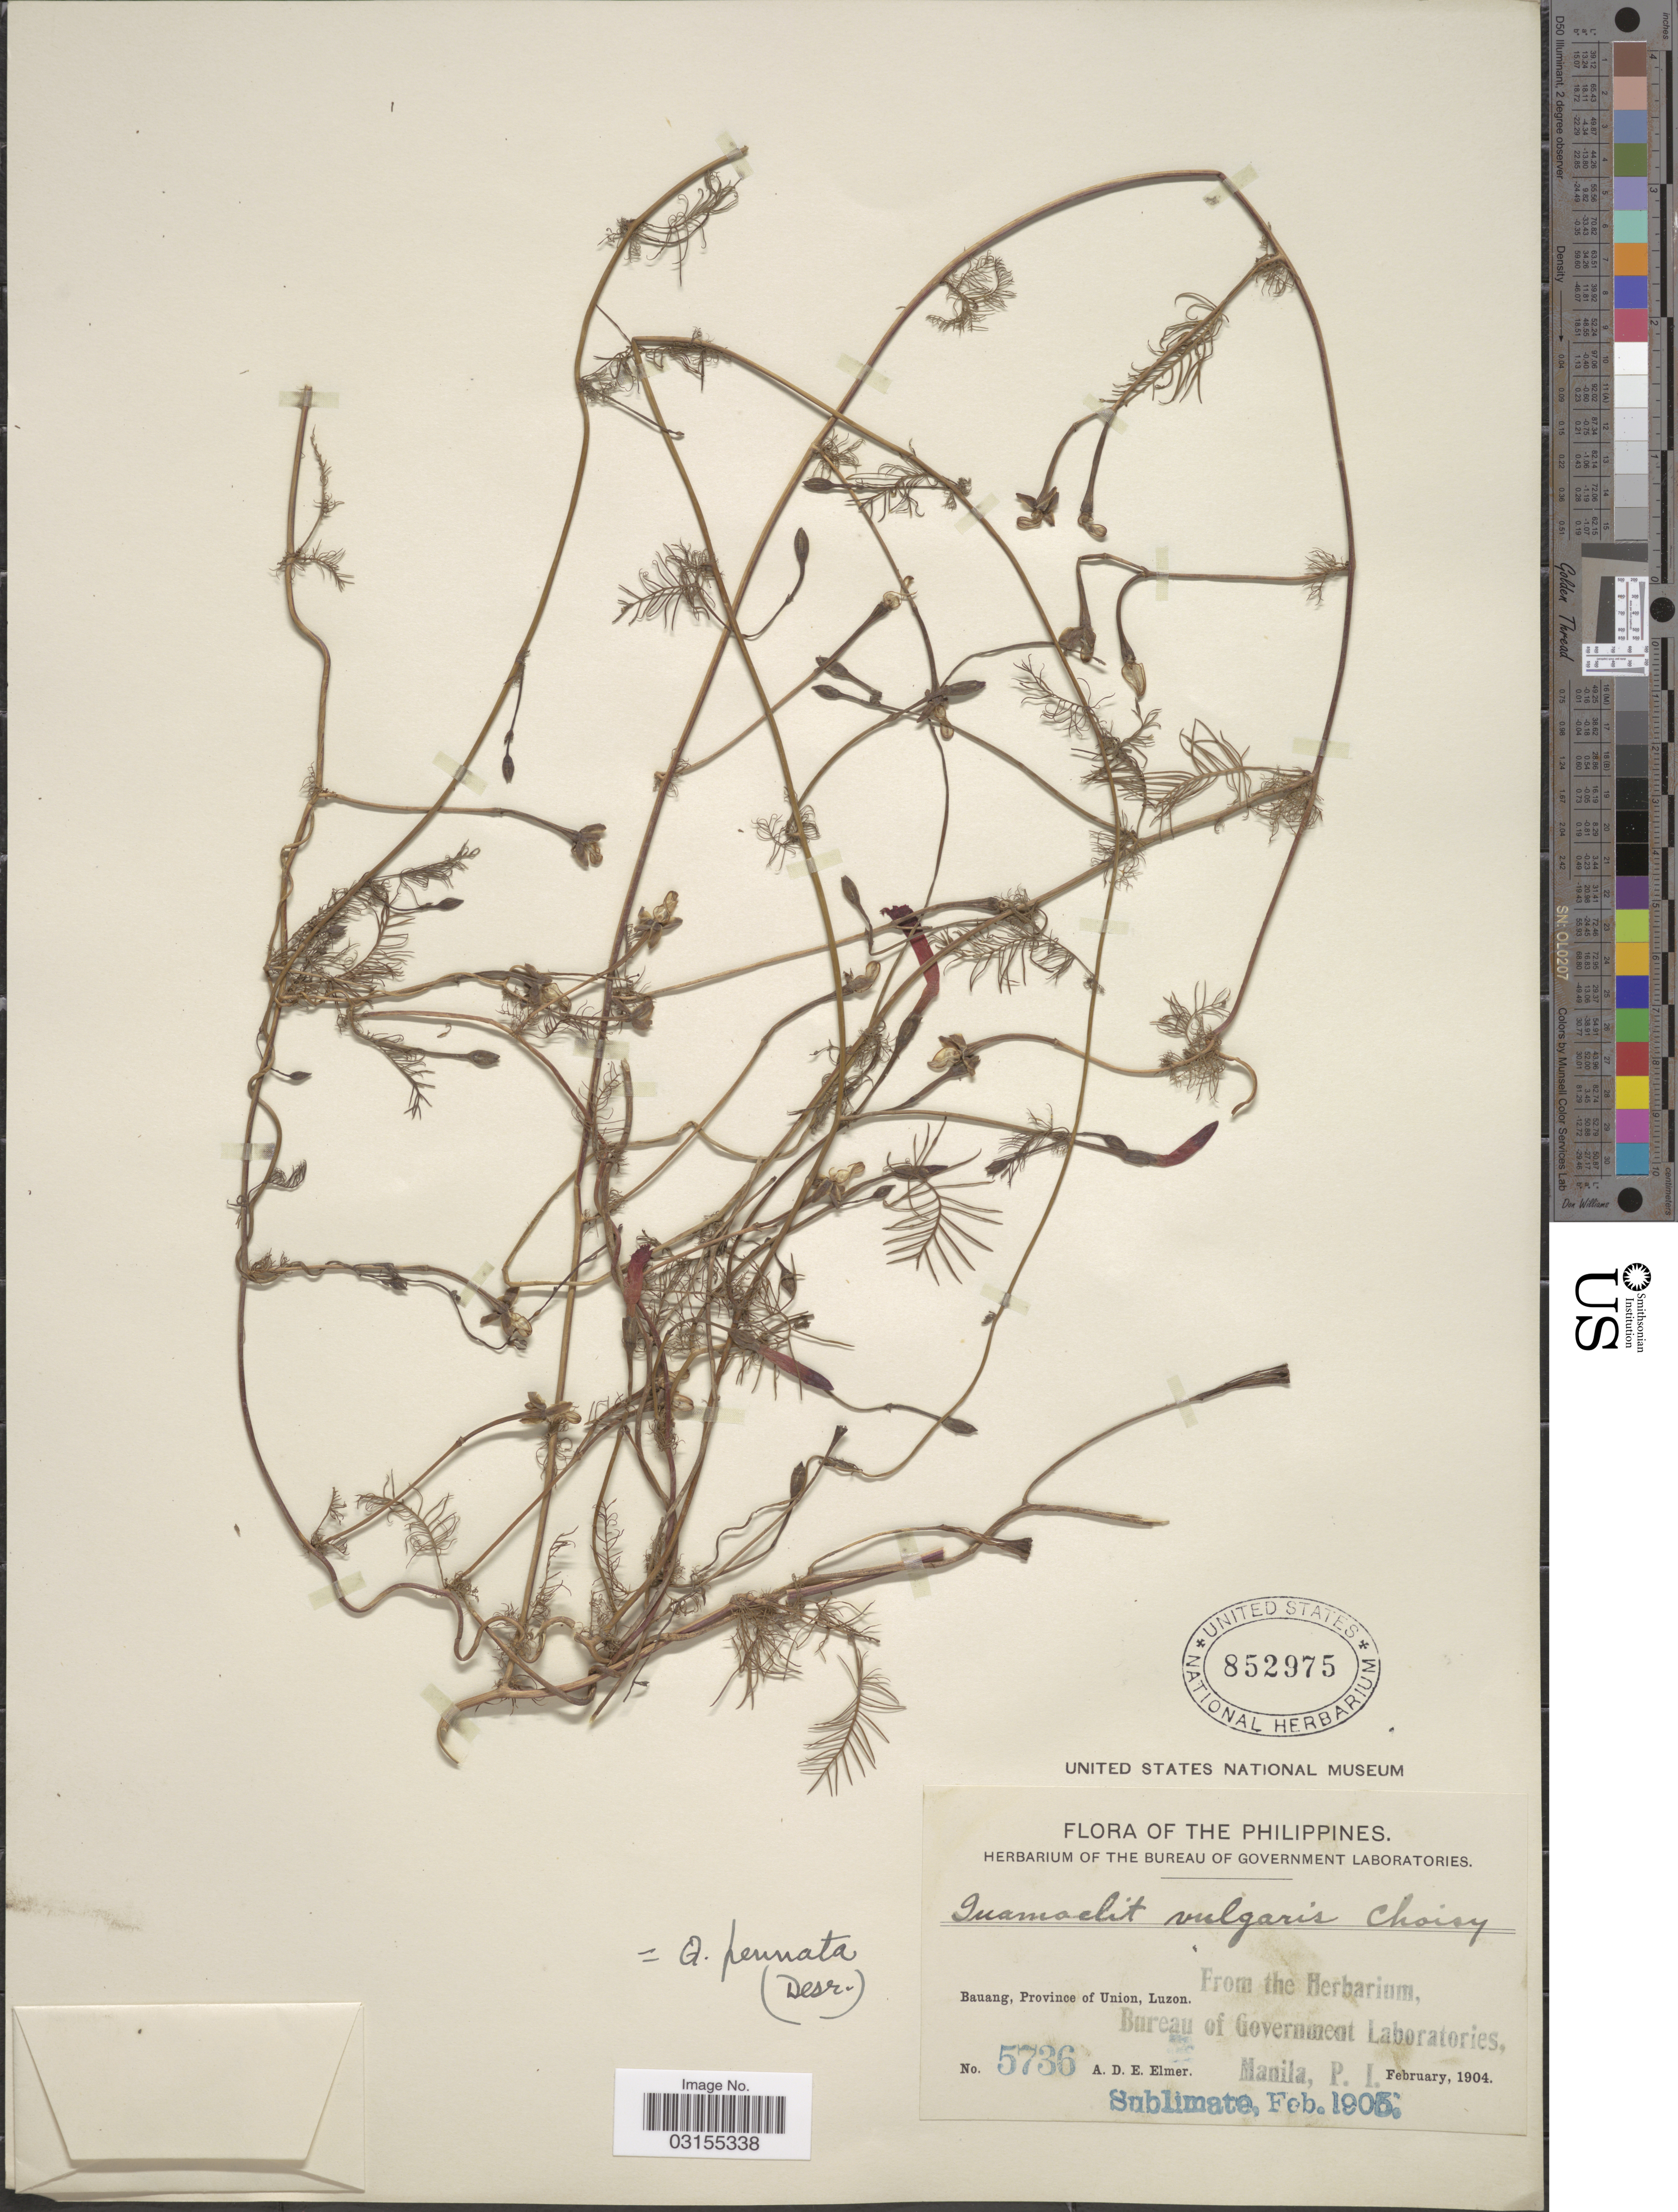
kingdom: Plantae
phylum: Tracheophyta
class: Magnoliopsida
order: Solanales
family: Convolvulaceae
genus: Ipomoea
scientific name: Ipomoea quamoclit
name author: L.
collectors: A. D. E. Elmer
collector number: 5736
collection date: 1904-02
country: Philippines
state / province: Ilocos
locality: Bauang, Province of Union, Luzon.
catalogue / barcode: US 852975